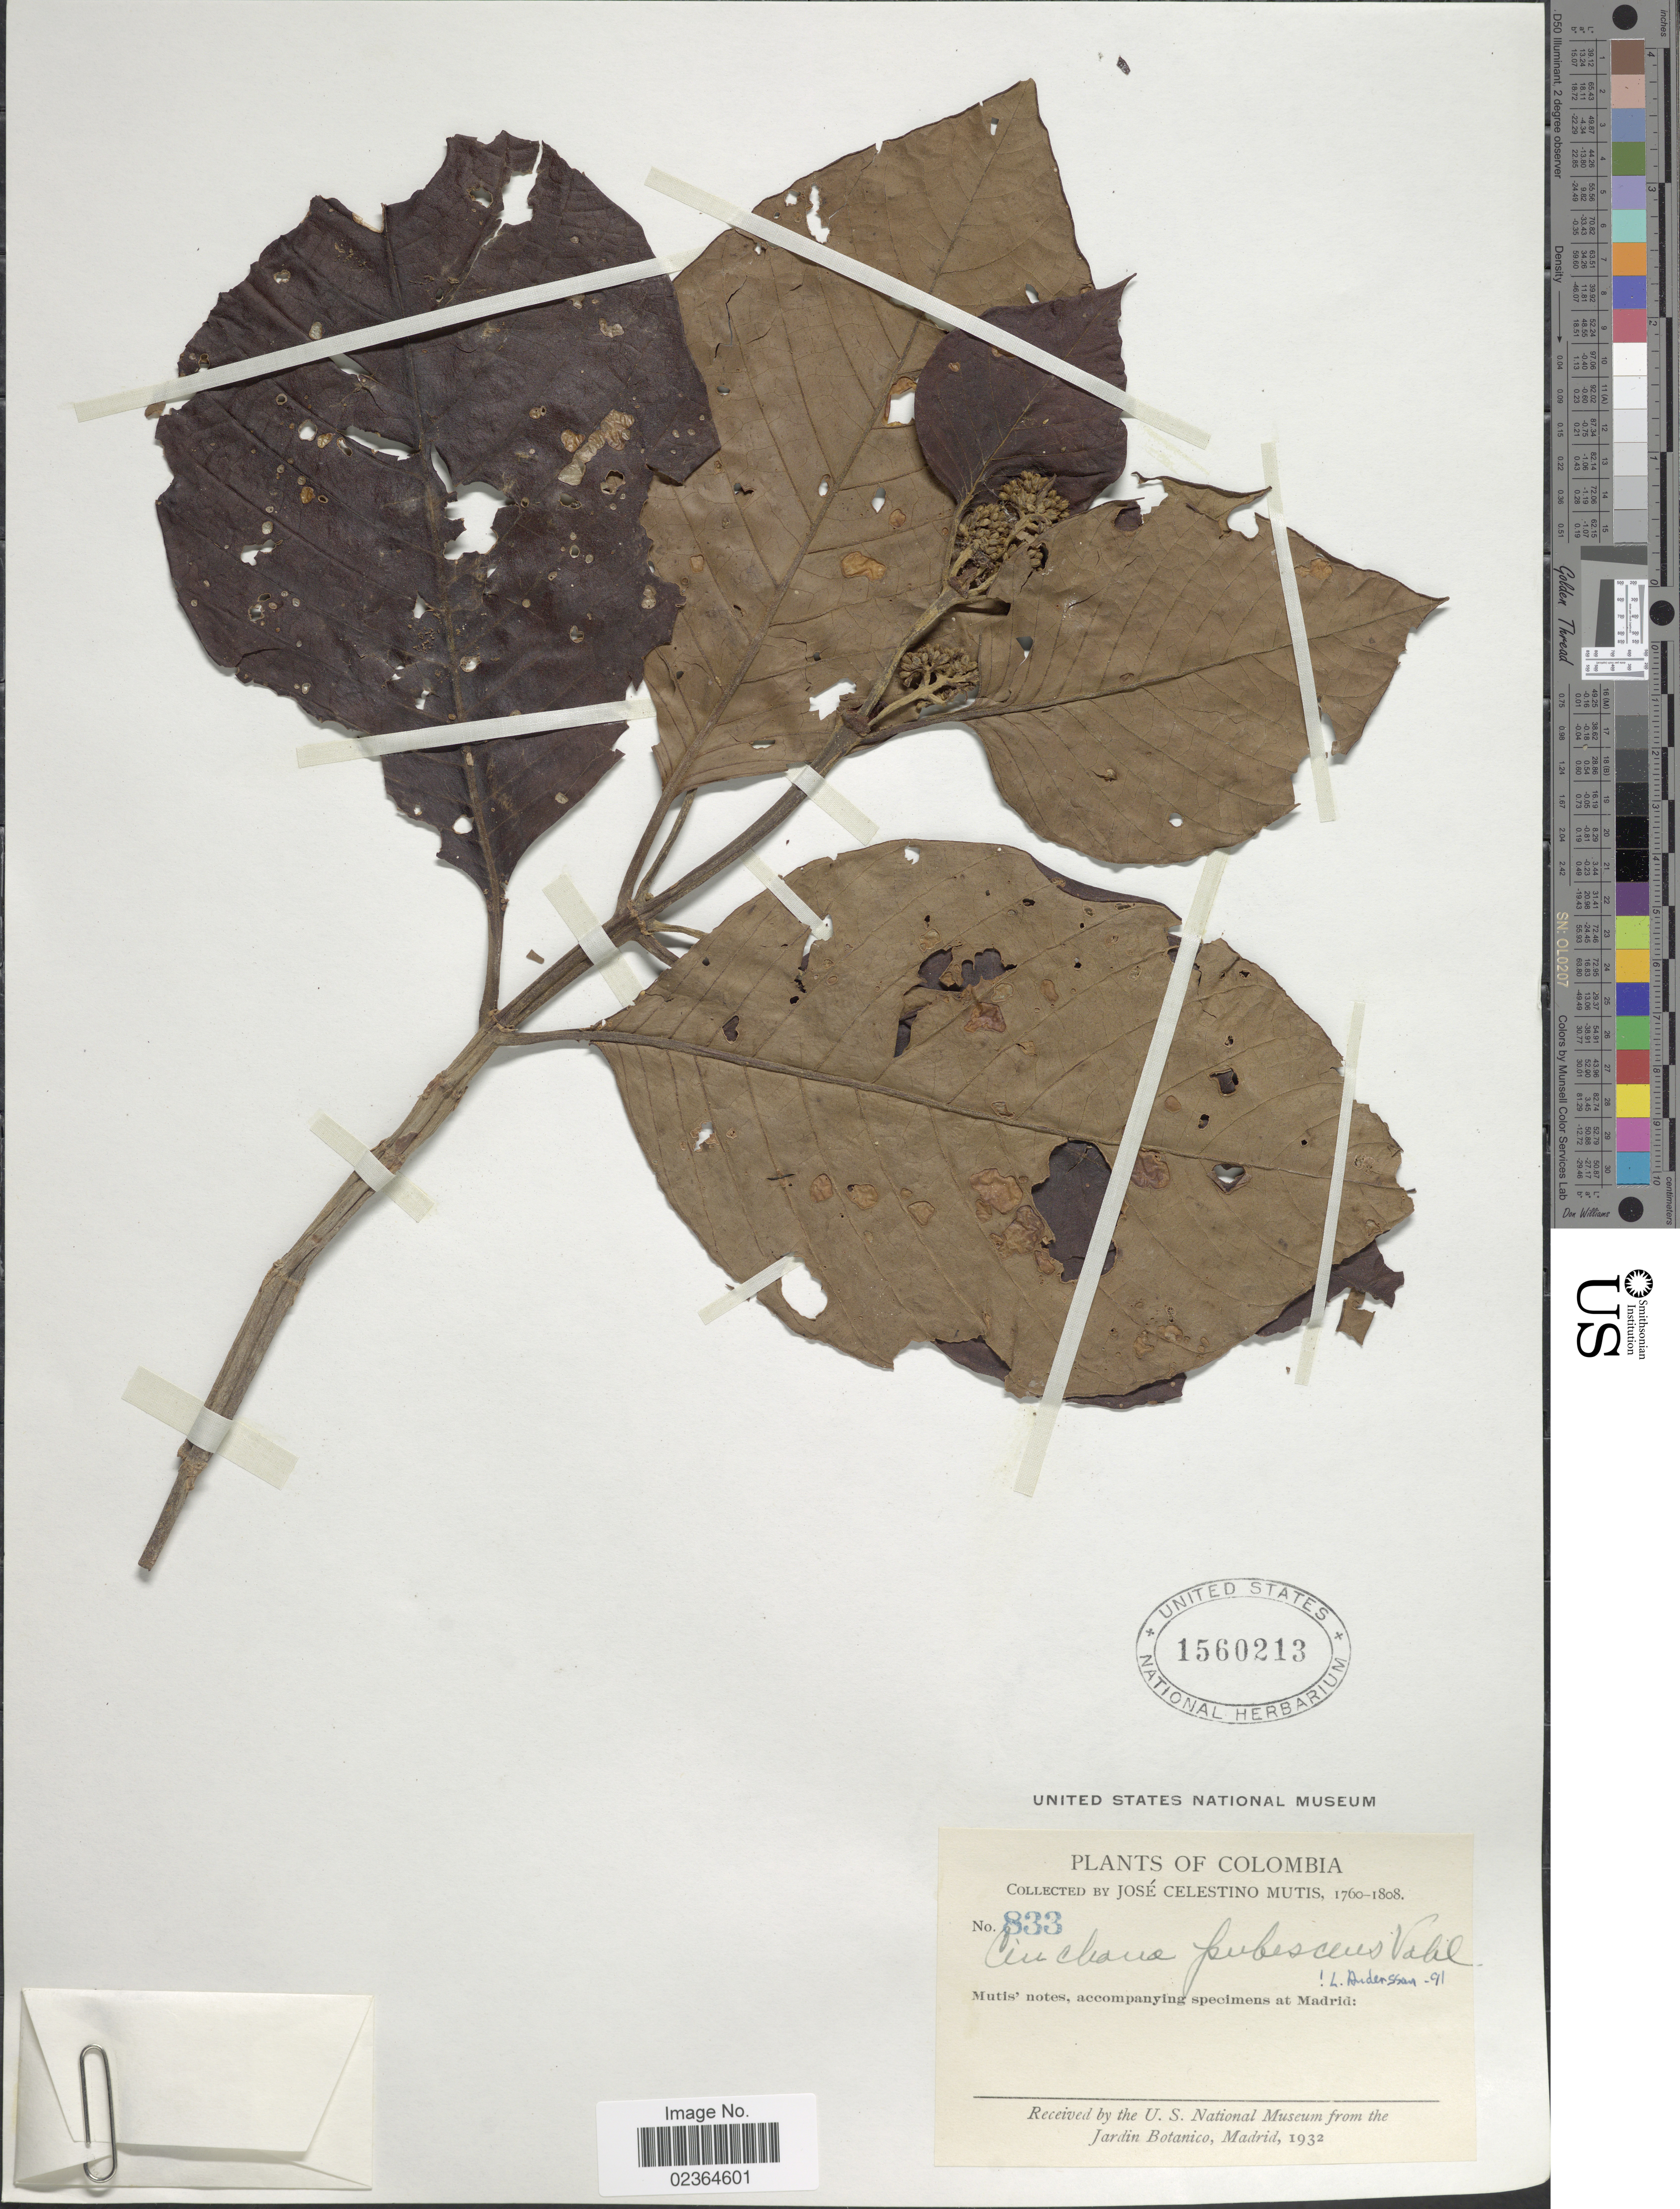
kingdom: Plantae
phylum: Tracheophyta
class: Magnoliopsida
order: Gentianales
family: Rubiaceae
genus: Cinchona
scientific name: Cinchona pubescens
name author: Vahl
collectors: J. C. B. Mutis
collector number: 833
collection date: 1760/1808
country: Colombia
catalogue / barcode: US 1560213